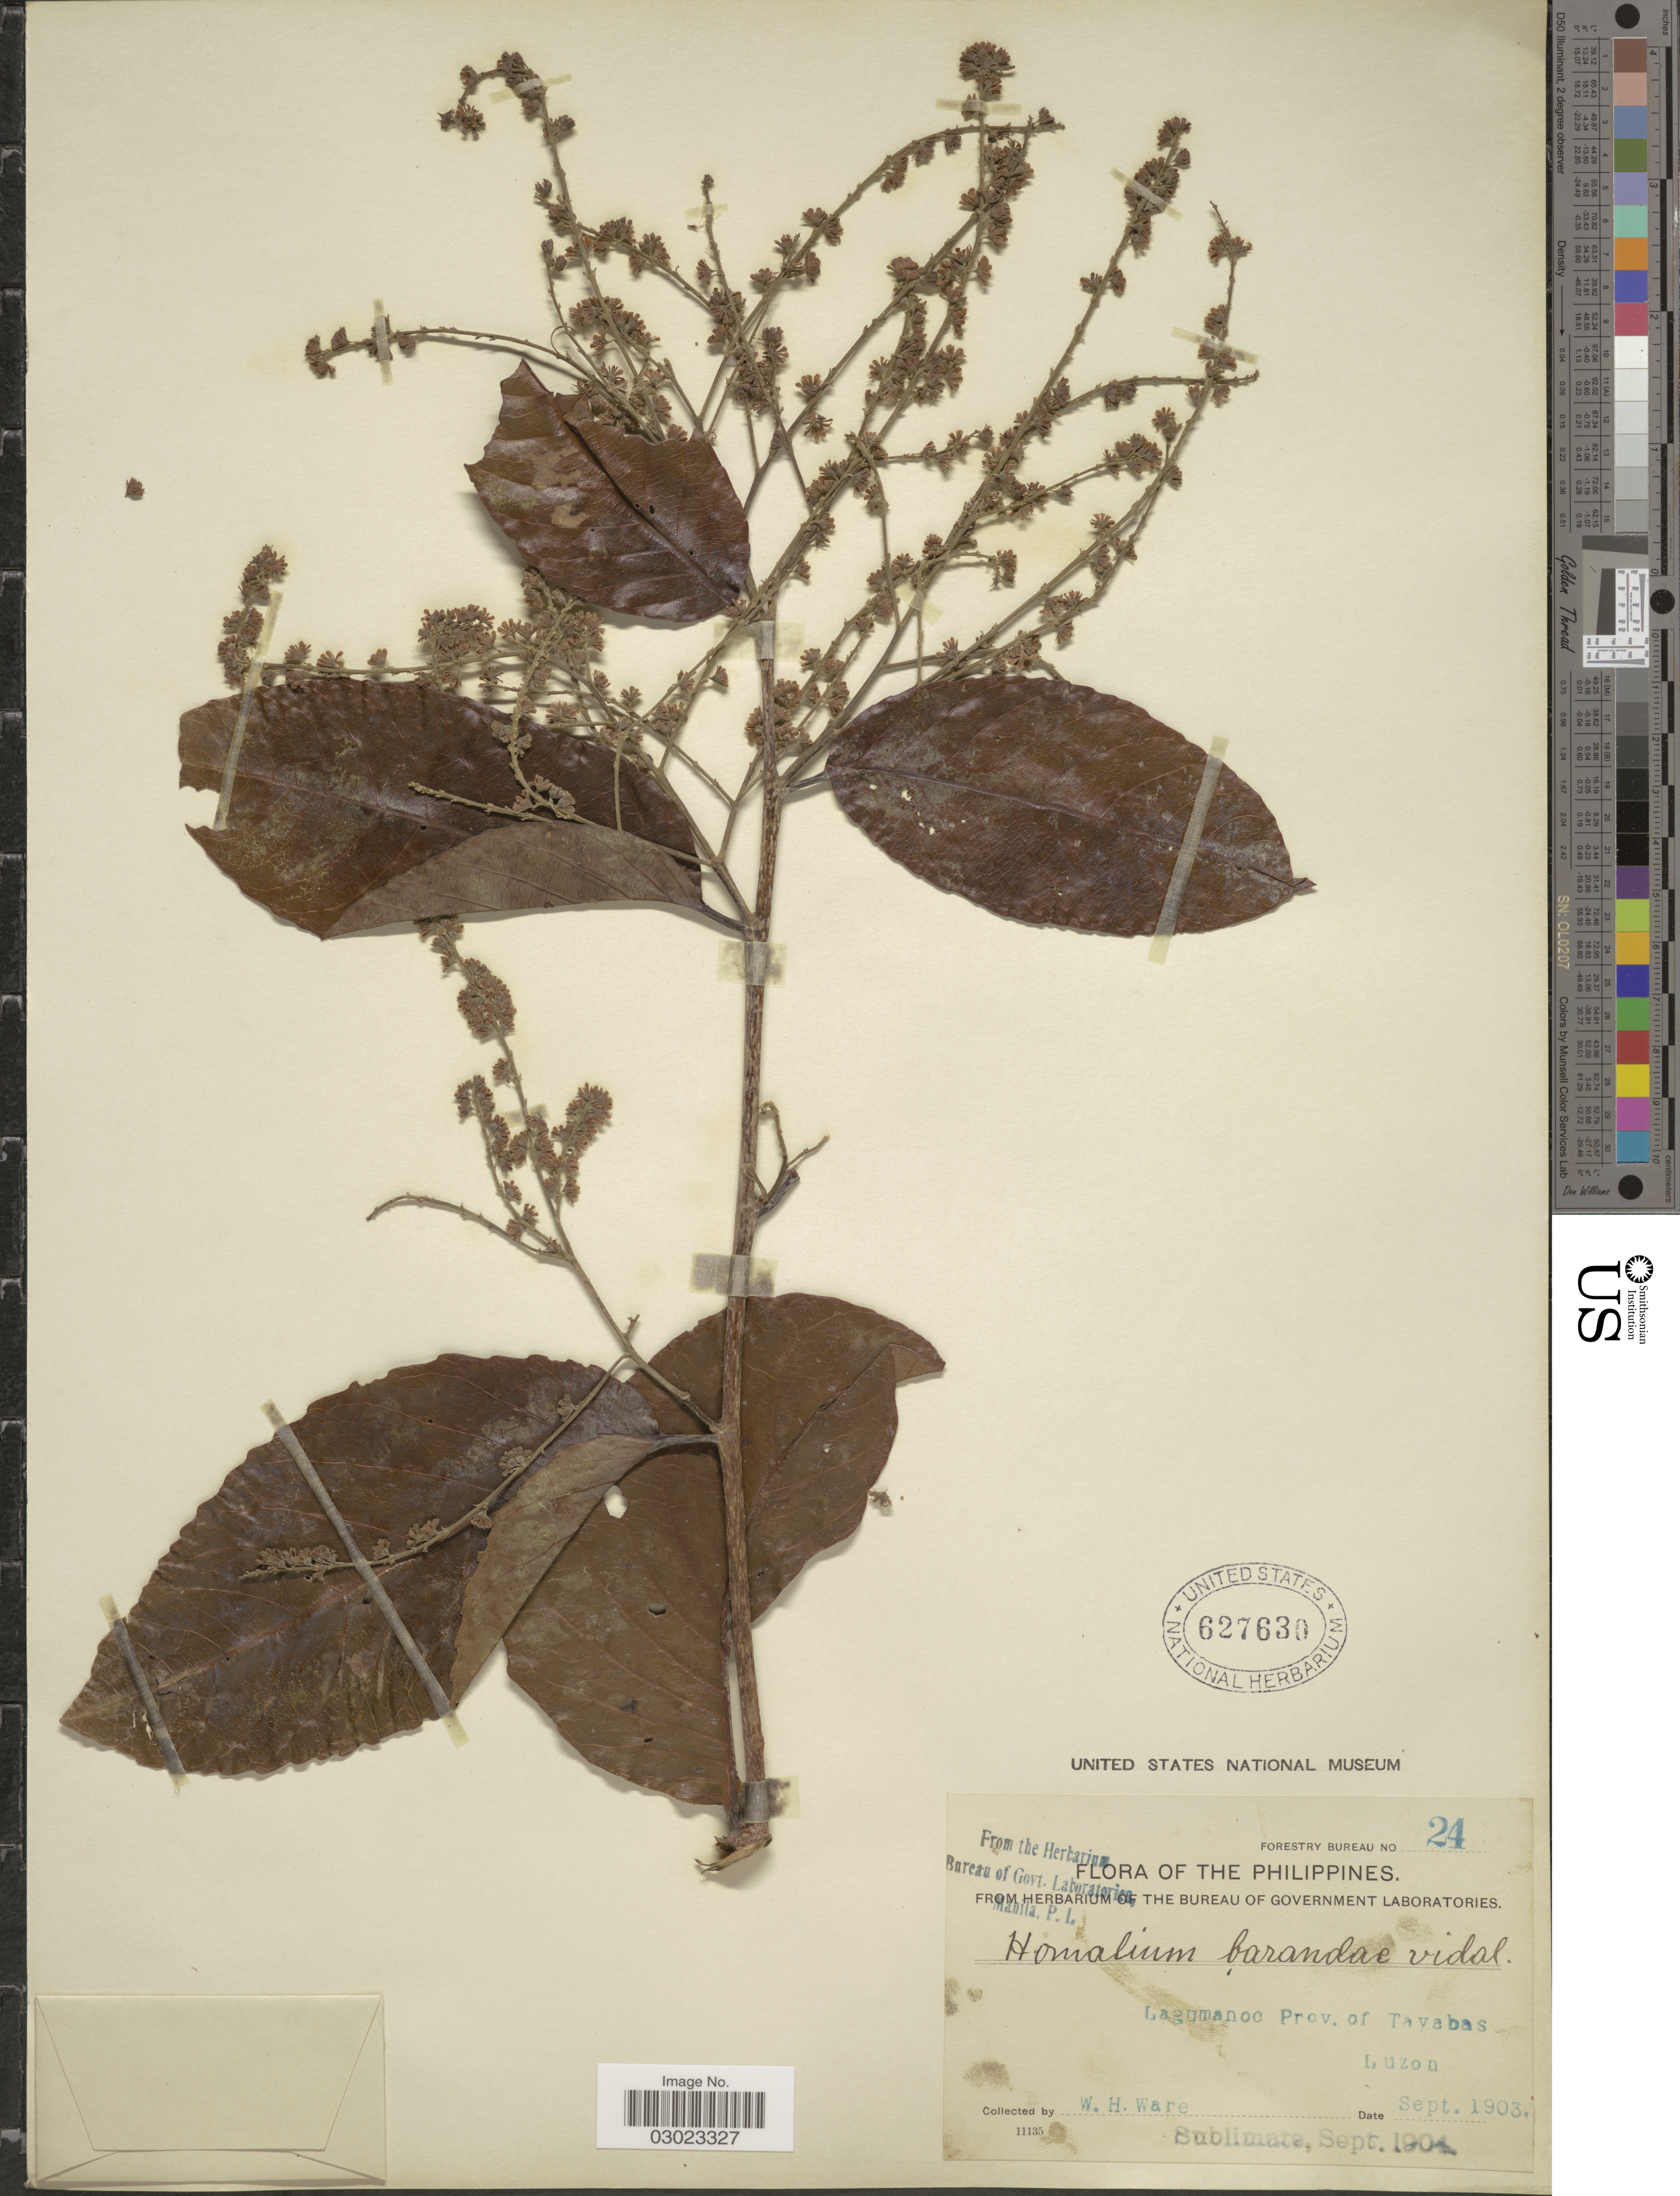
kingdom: Plantae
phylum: Tracheophyta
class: Magnoliopsida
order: Malpighiales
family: Salicaceae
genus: Homalium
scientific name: Homalium barandae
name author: Vidal ex Fern.-Vill.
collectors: W. Ware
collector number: Forestry Bureau 24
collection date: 1903-09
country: Philippines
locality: Lagumanoc, Prov. of Tayabas, Luzon.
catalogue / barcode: US 627630